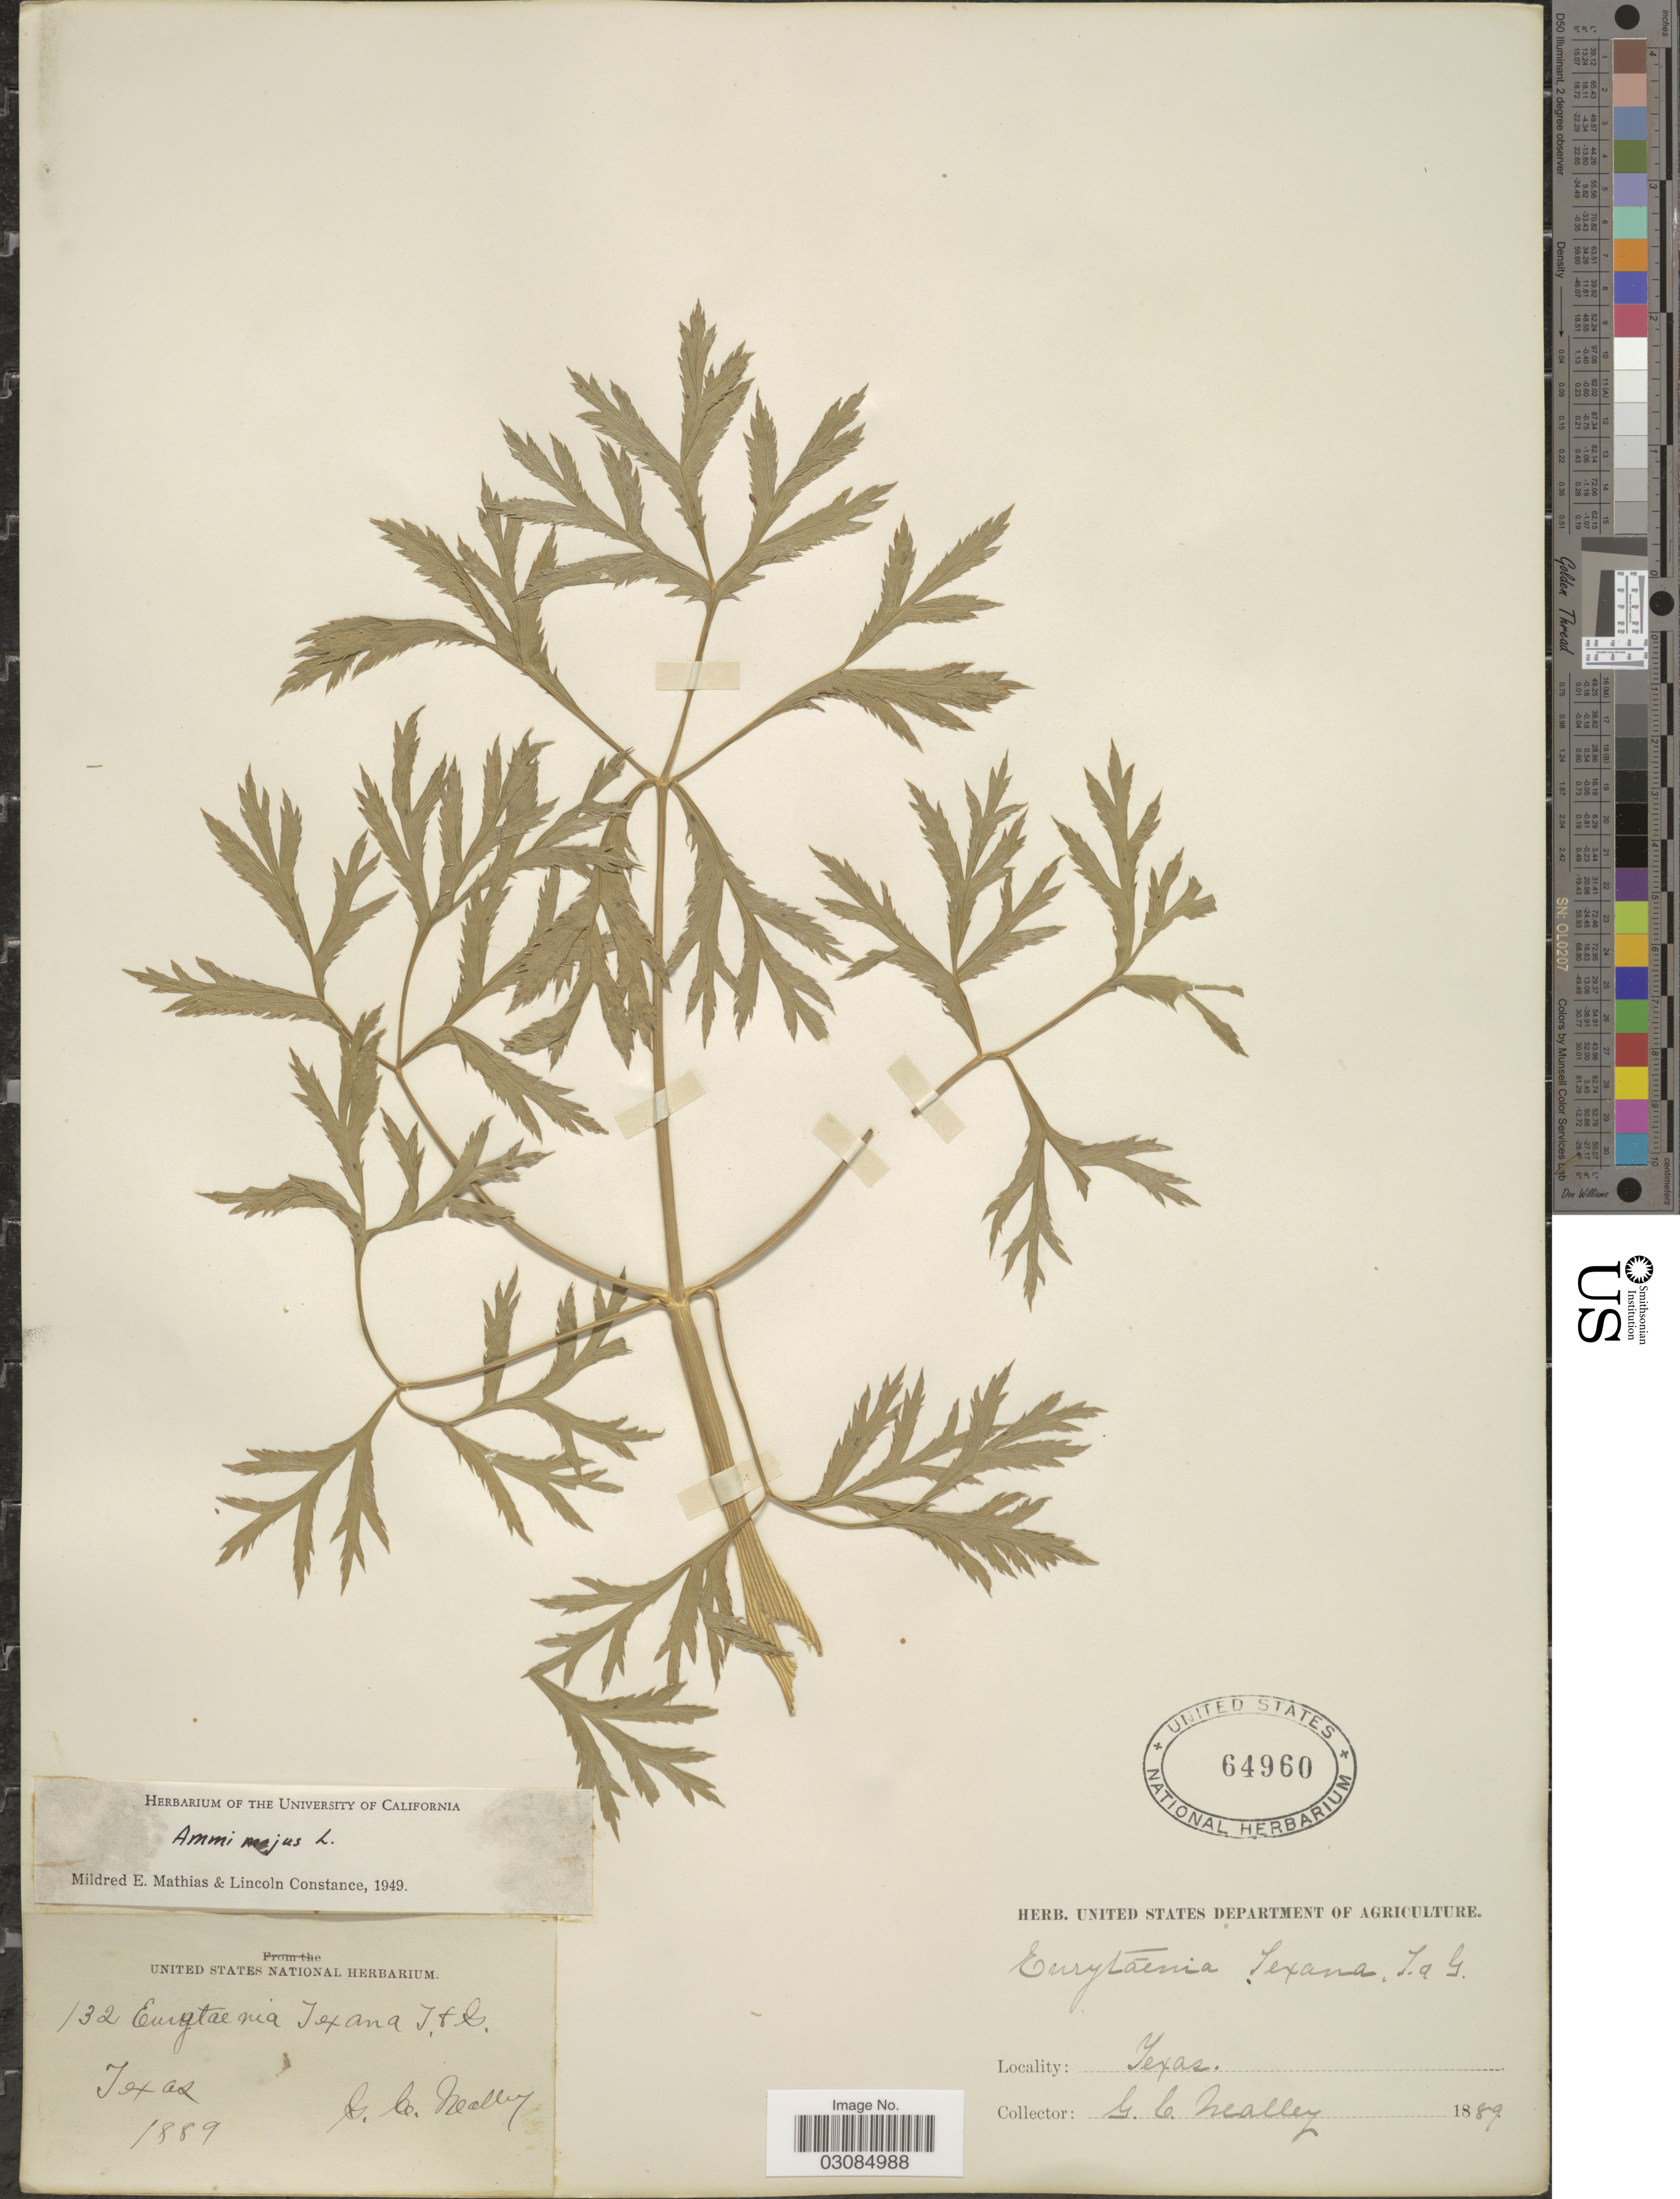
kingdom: Plantae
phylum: Tracheophyta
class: Magnoliopsida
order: Apiales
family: Apiaceae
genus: Ammi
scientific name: Ammi majus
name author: L.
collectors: G. Neally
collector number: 132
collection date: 1889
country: United States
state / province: Texas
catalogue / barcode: US 64960